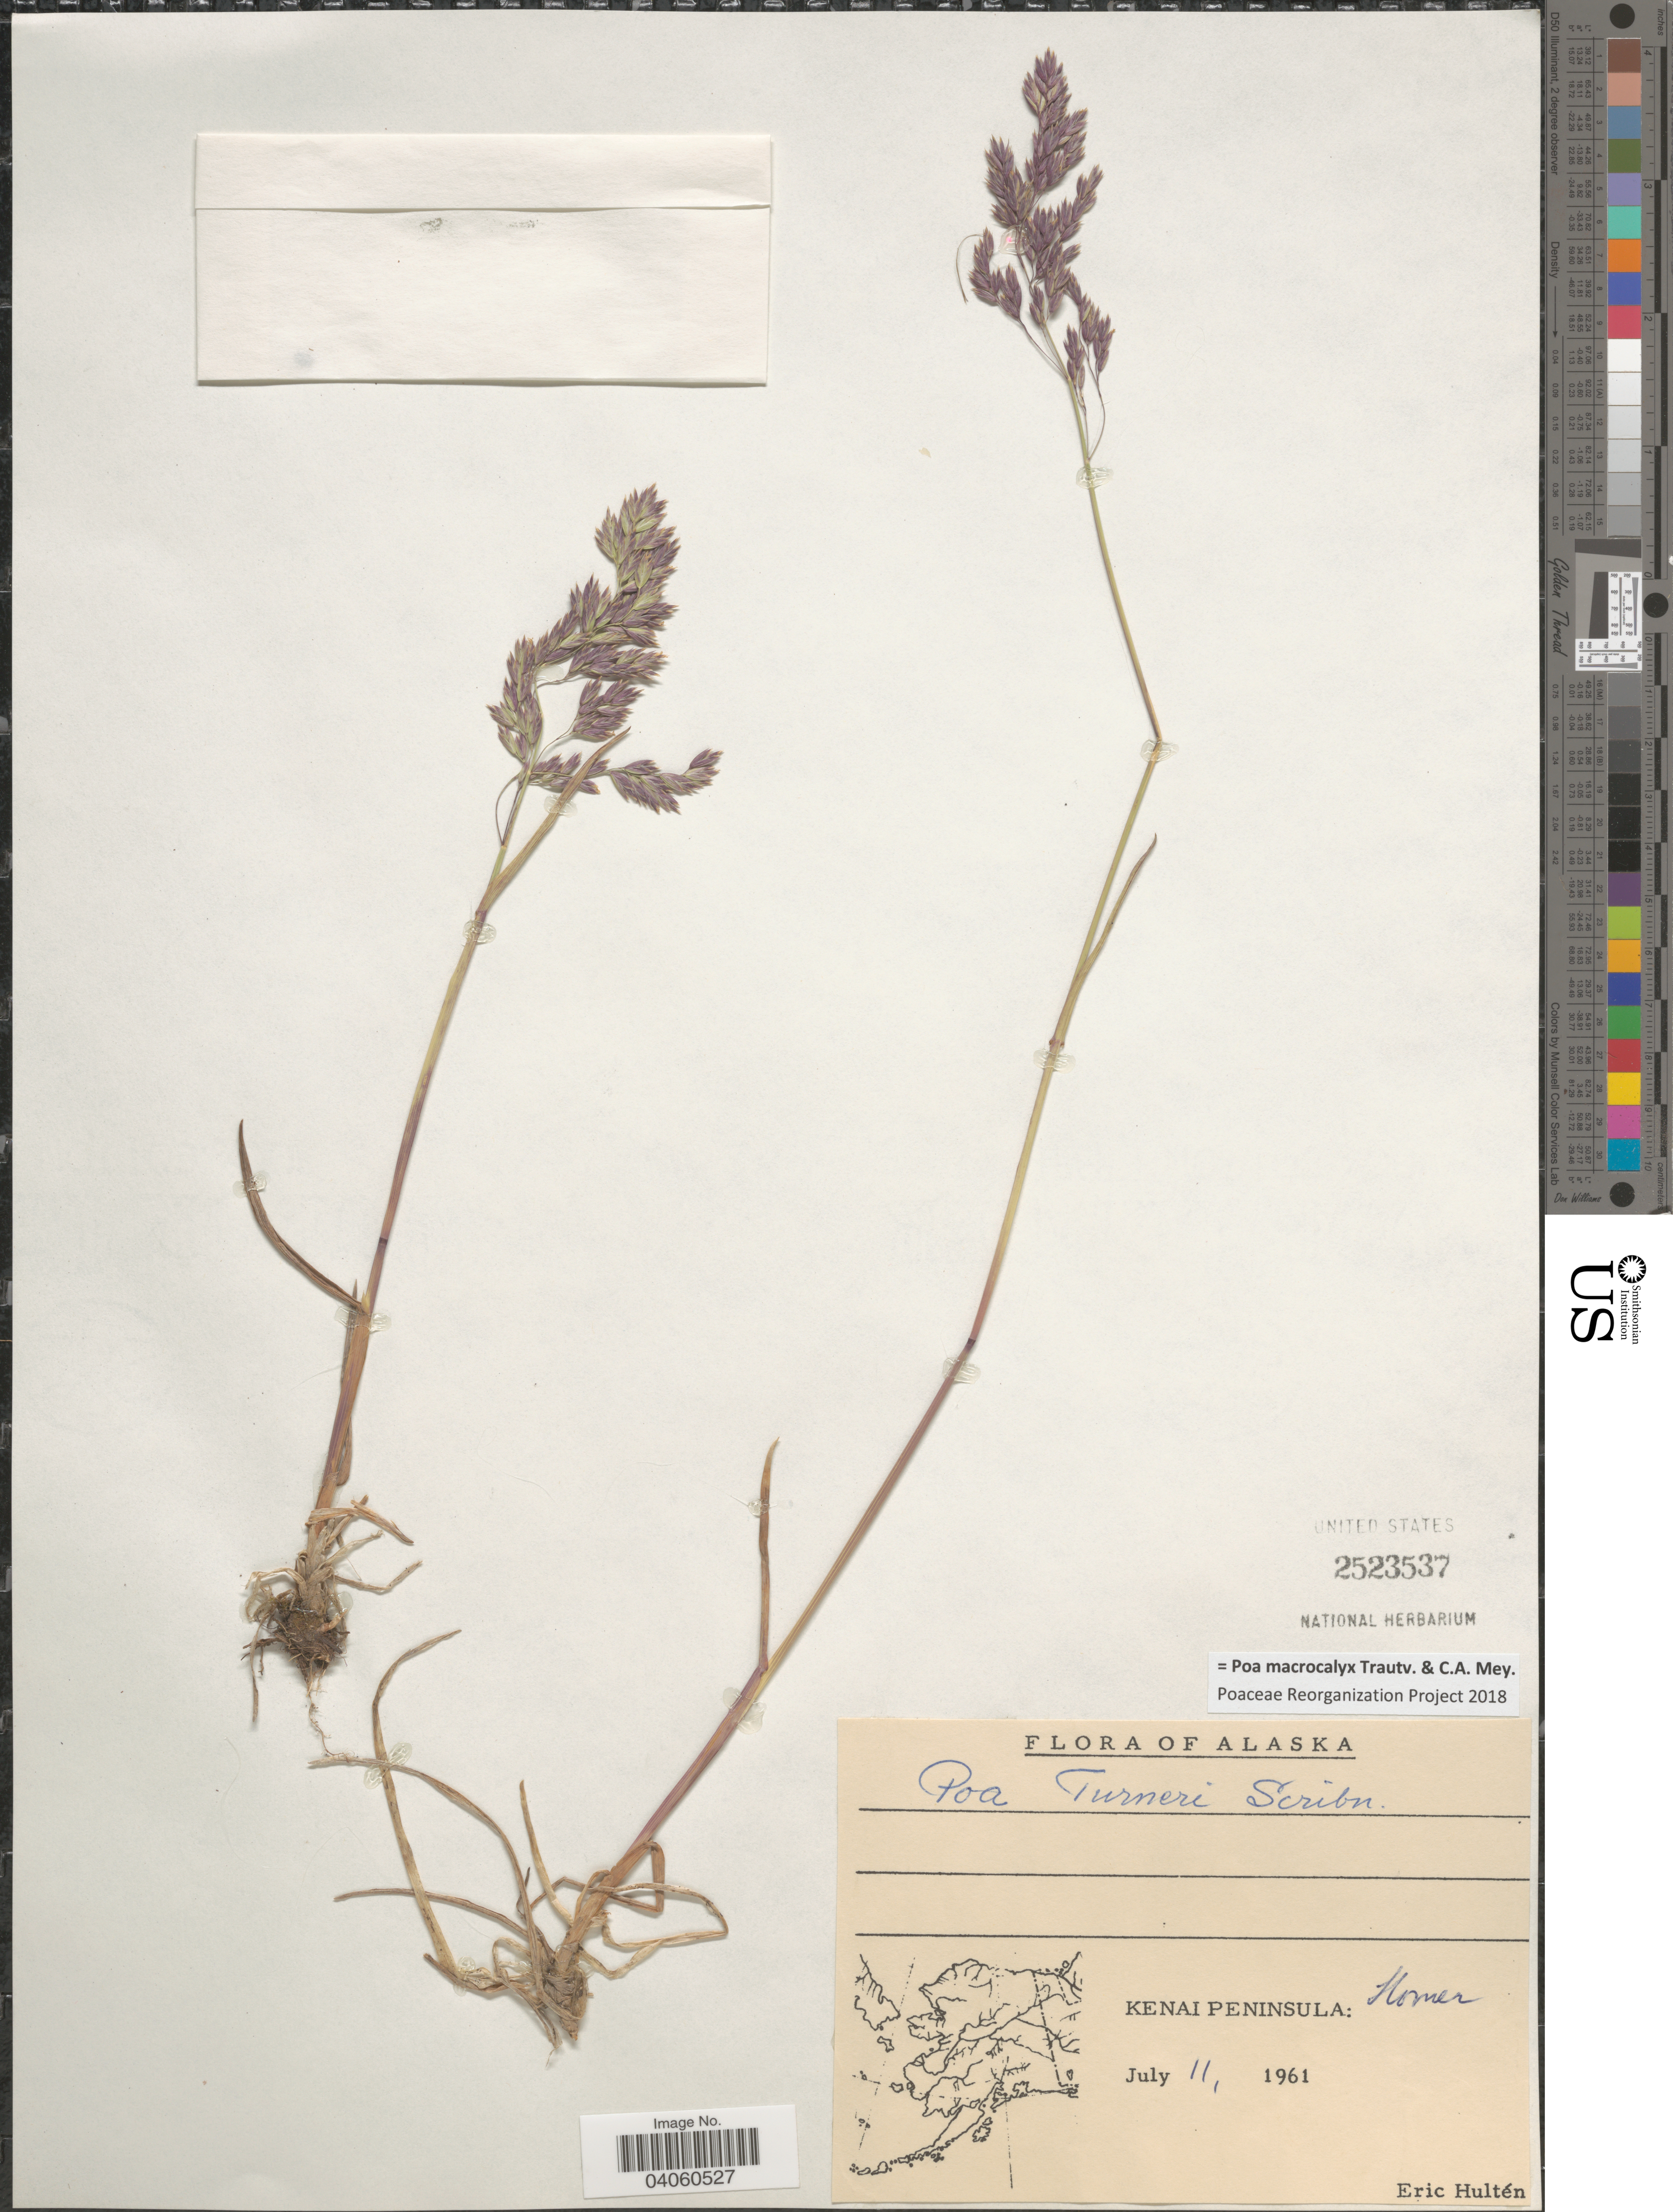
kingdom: Plantae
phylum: Tracheophyta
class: Liliopsida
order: Poales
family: Poaceae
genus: Poa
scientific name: Poa macrocalyx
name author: Trautv. & C.A. Mey.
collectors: E. G. Hultén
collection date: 1961-07-11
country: United States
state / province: Alaska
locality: Kenai Peninsula: Homer.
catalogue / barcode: US 2523537